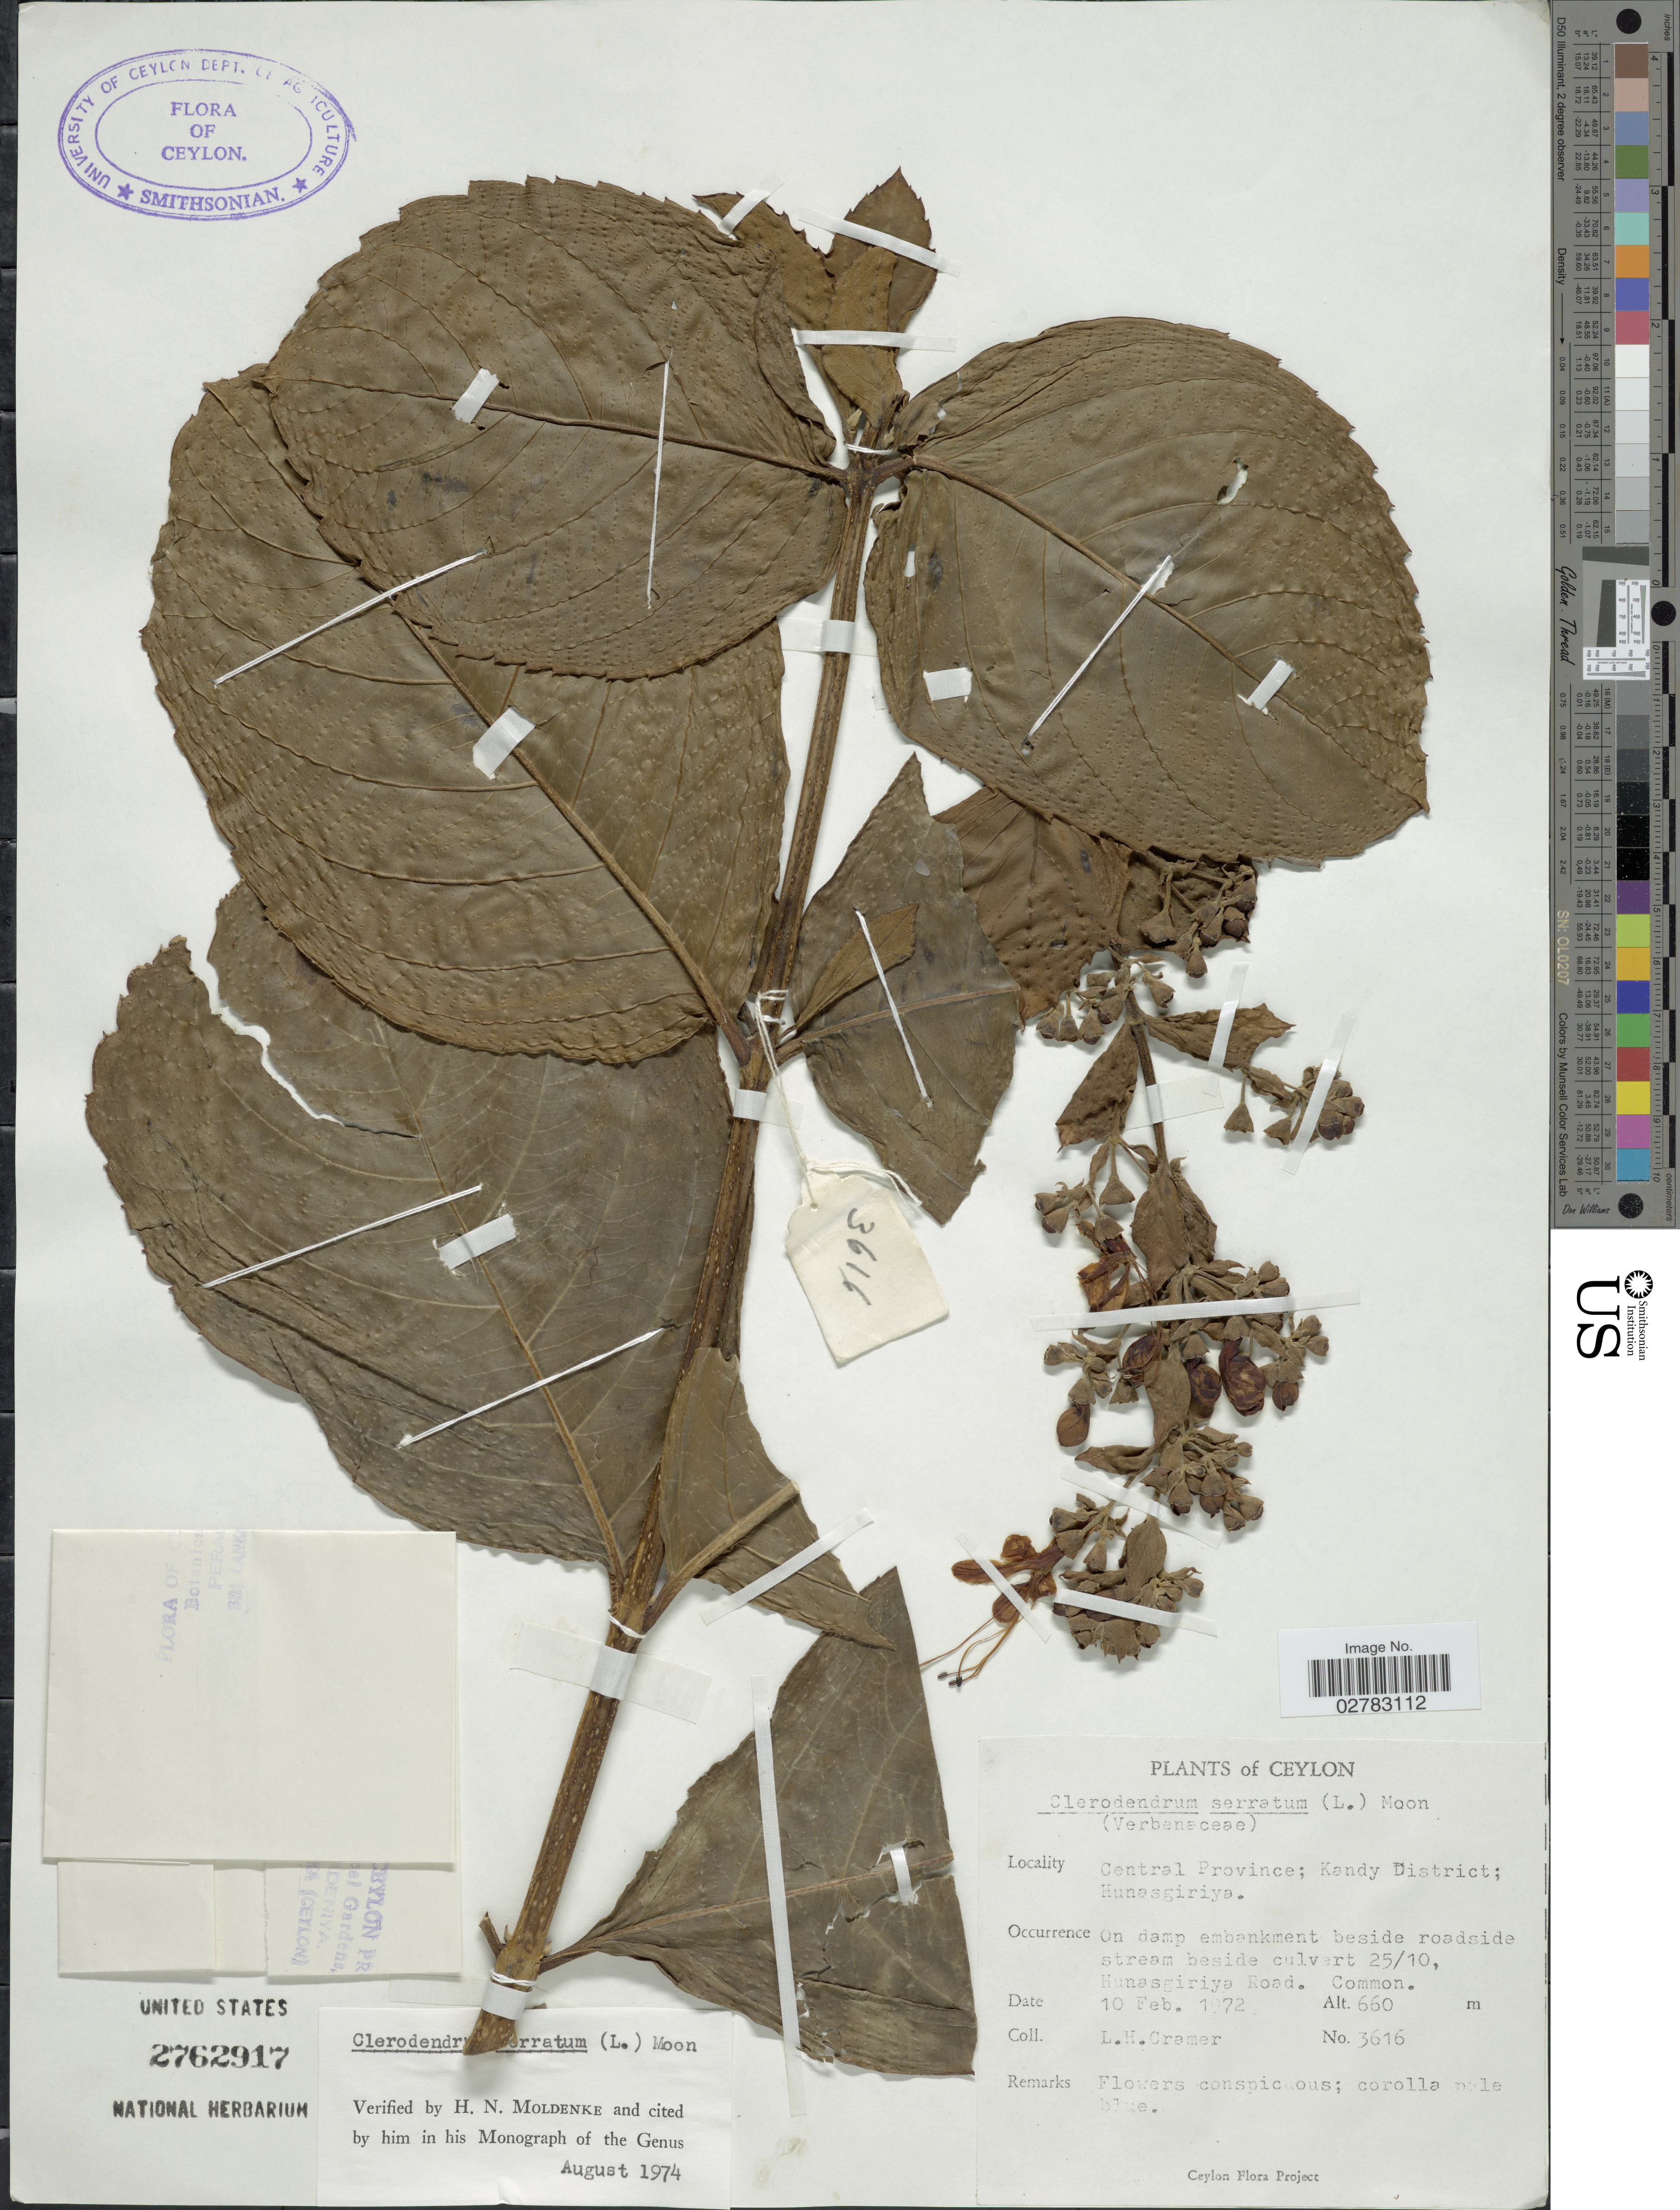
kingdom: Plantae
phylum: Tracheophyta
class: Magnoliopsida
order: Lamiales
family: Lamiaceae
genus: Clerodendrum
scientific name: Clerodendrum serratum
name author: (L.) Moon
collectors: L. H. Cramer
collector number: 3616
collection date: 1972-02-10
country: Sri Lanka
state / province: Central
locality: Ceylon. Kandy District; Hunasgiriya. On damp embankment beside roadside stream beside culvert 25/10 Hunasgiriya Road.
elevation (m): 660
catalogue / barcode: US 2762917